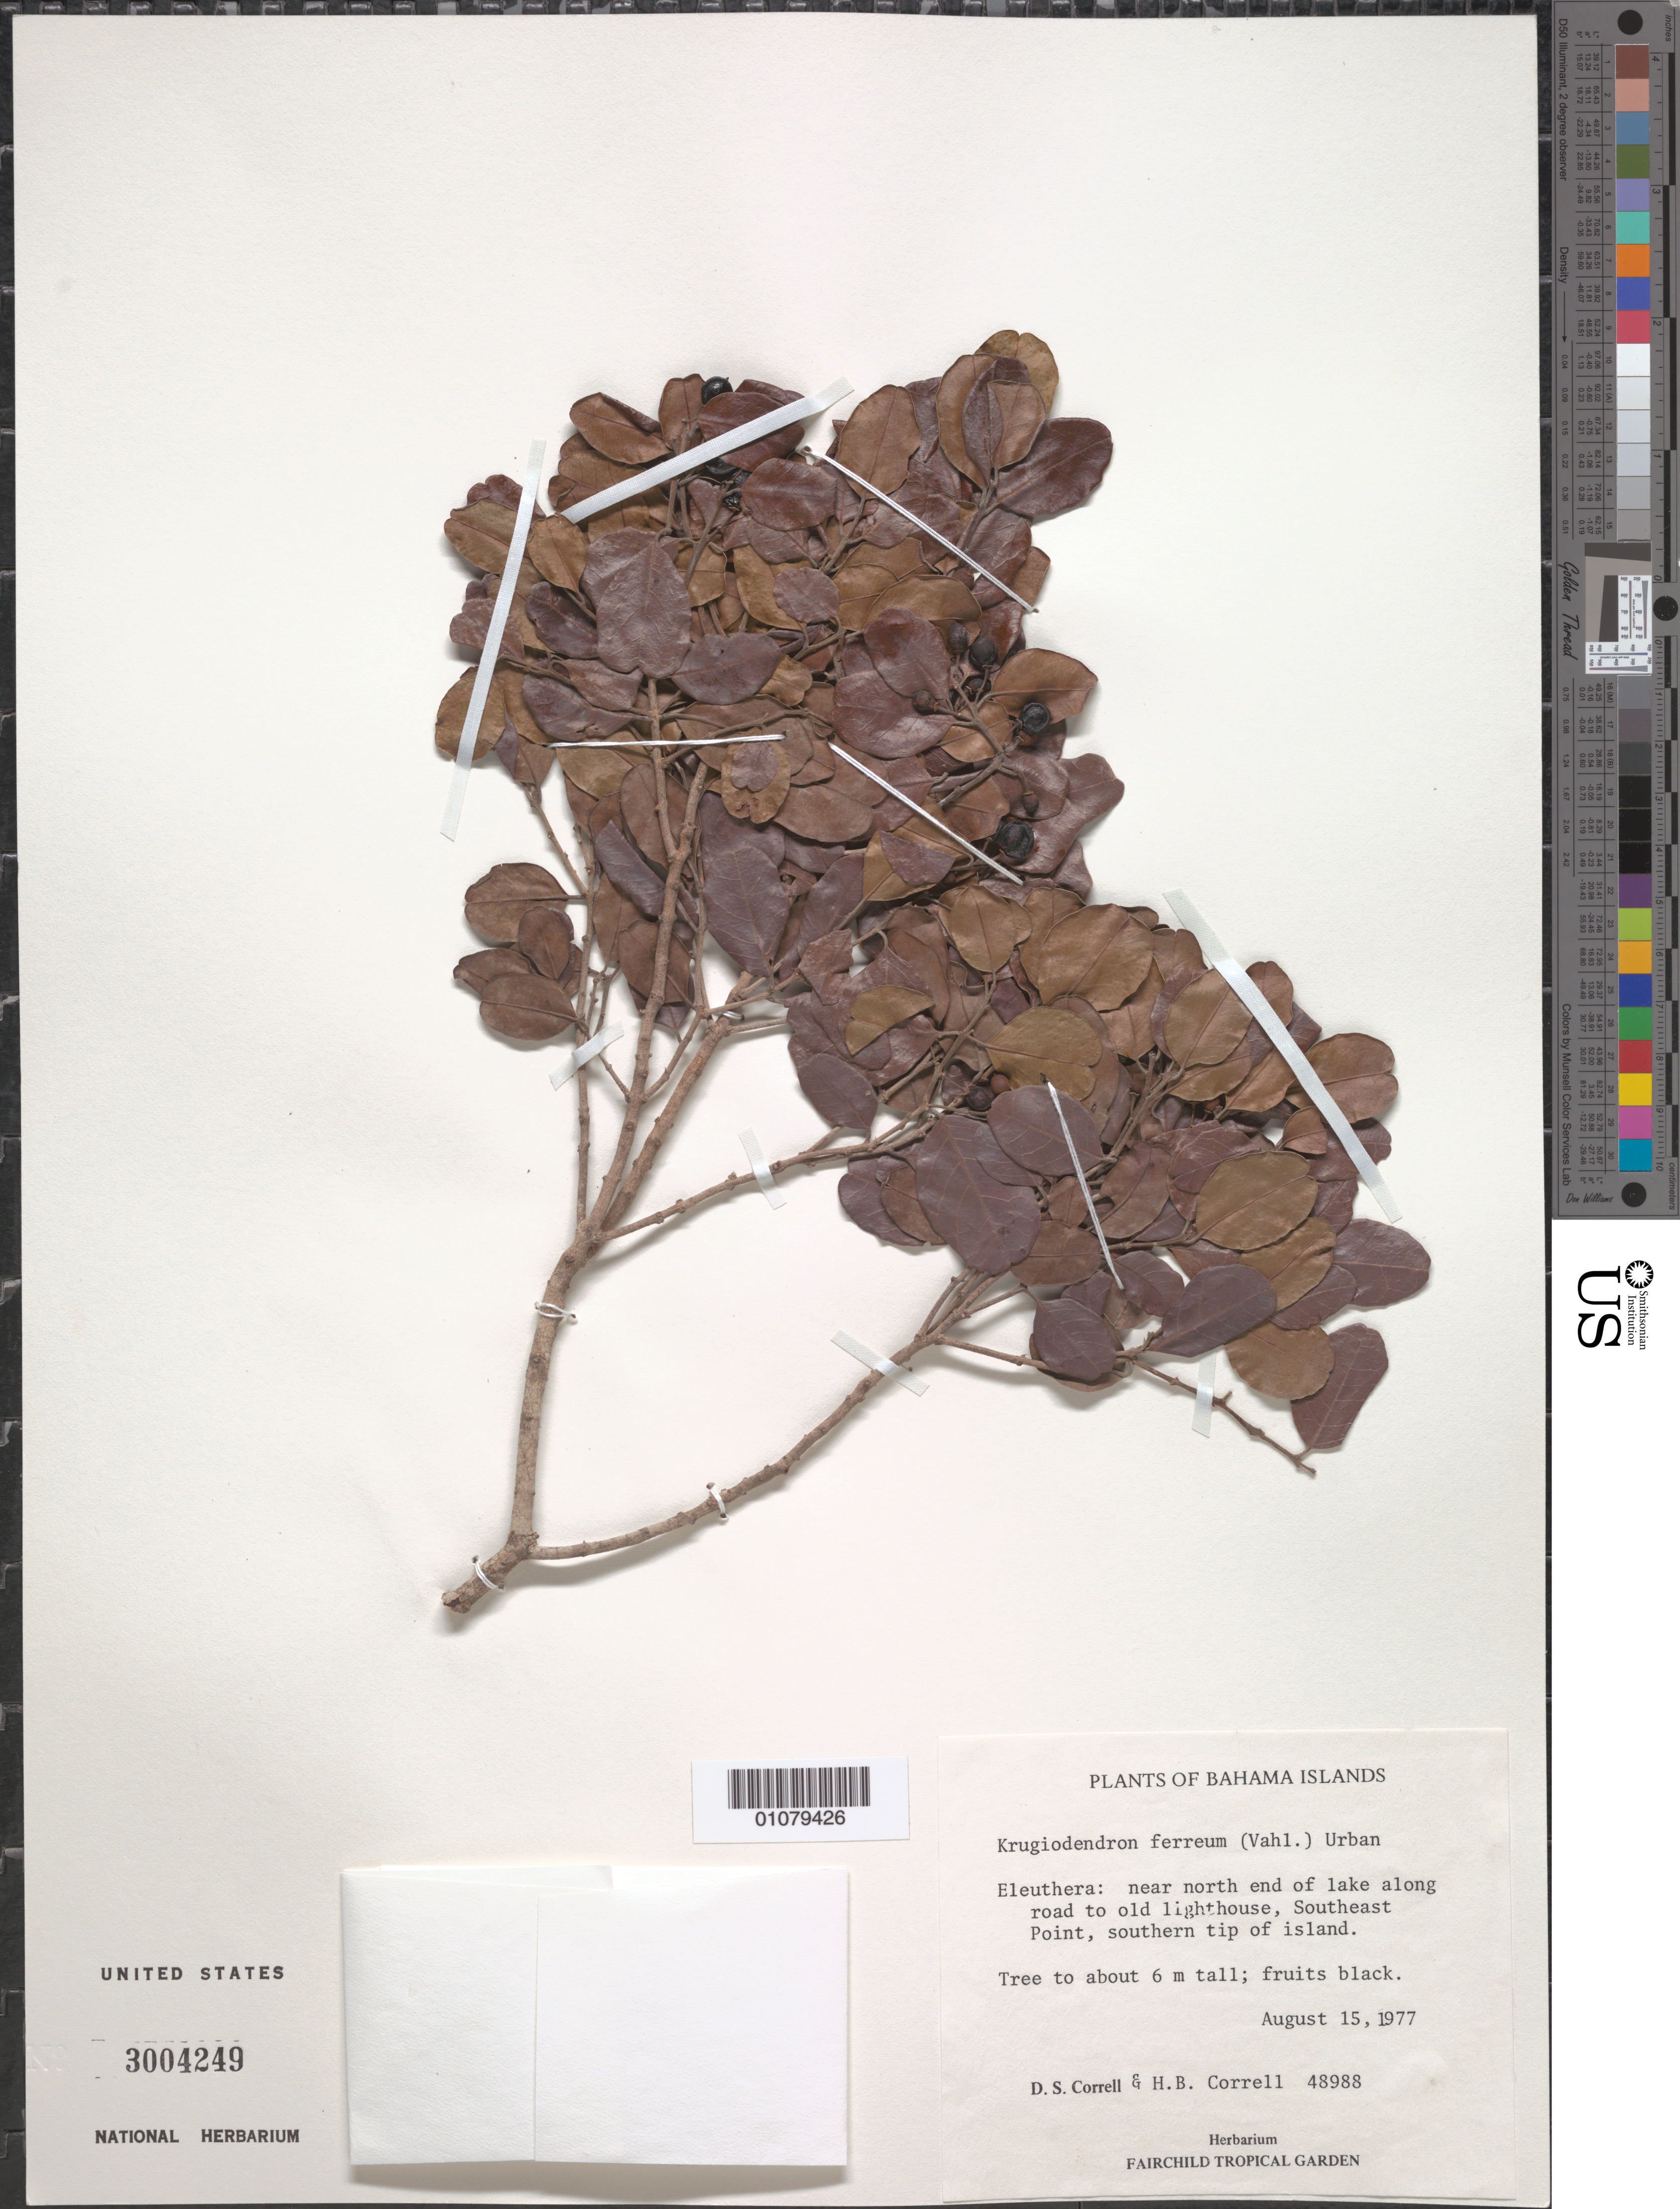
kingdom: Plantae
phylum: Tracheophyta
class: Magnoliopsida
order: Rosales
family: Rhamnaceae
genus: Krugiodendron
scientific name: Krugiodendron ferreum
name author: (Vahl) Urb.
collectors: D. S. Correll & H. Correll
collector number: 48988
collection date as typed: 15 Aug 1977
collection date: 1977-08-15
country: Bahamas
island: Eleuthera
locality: Eleuthera: near N end of lake along road to old lighthouse, SE Point, southern tip of island.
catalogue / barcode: US 3004249